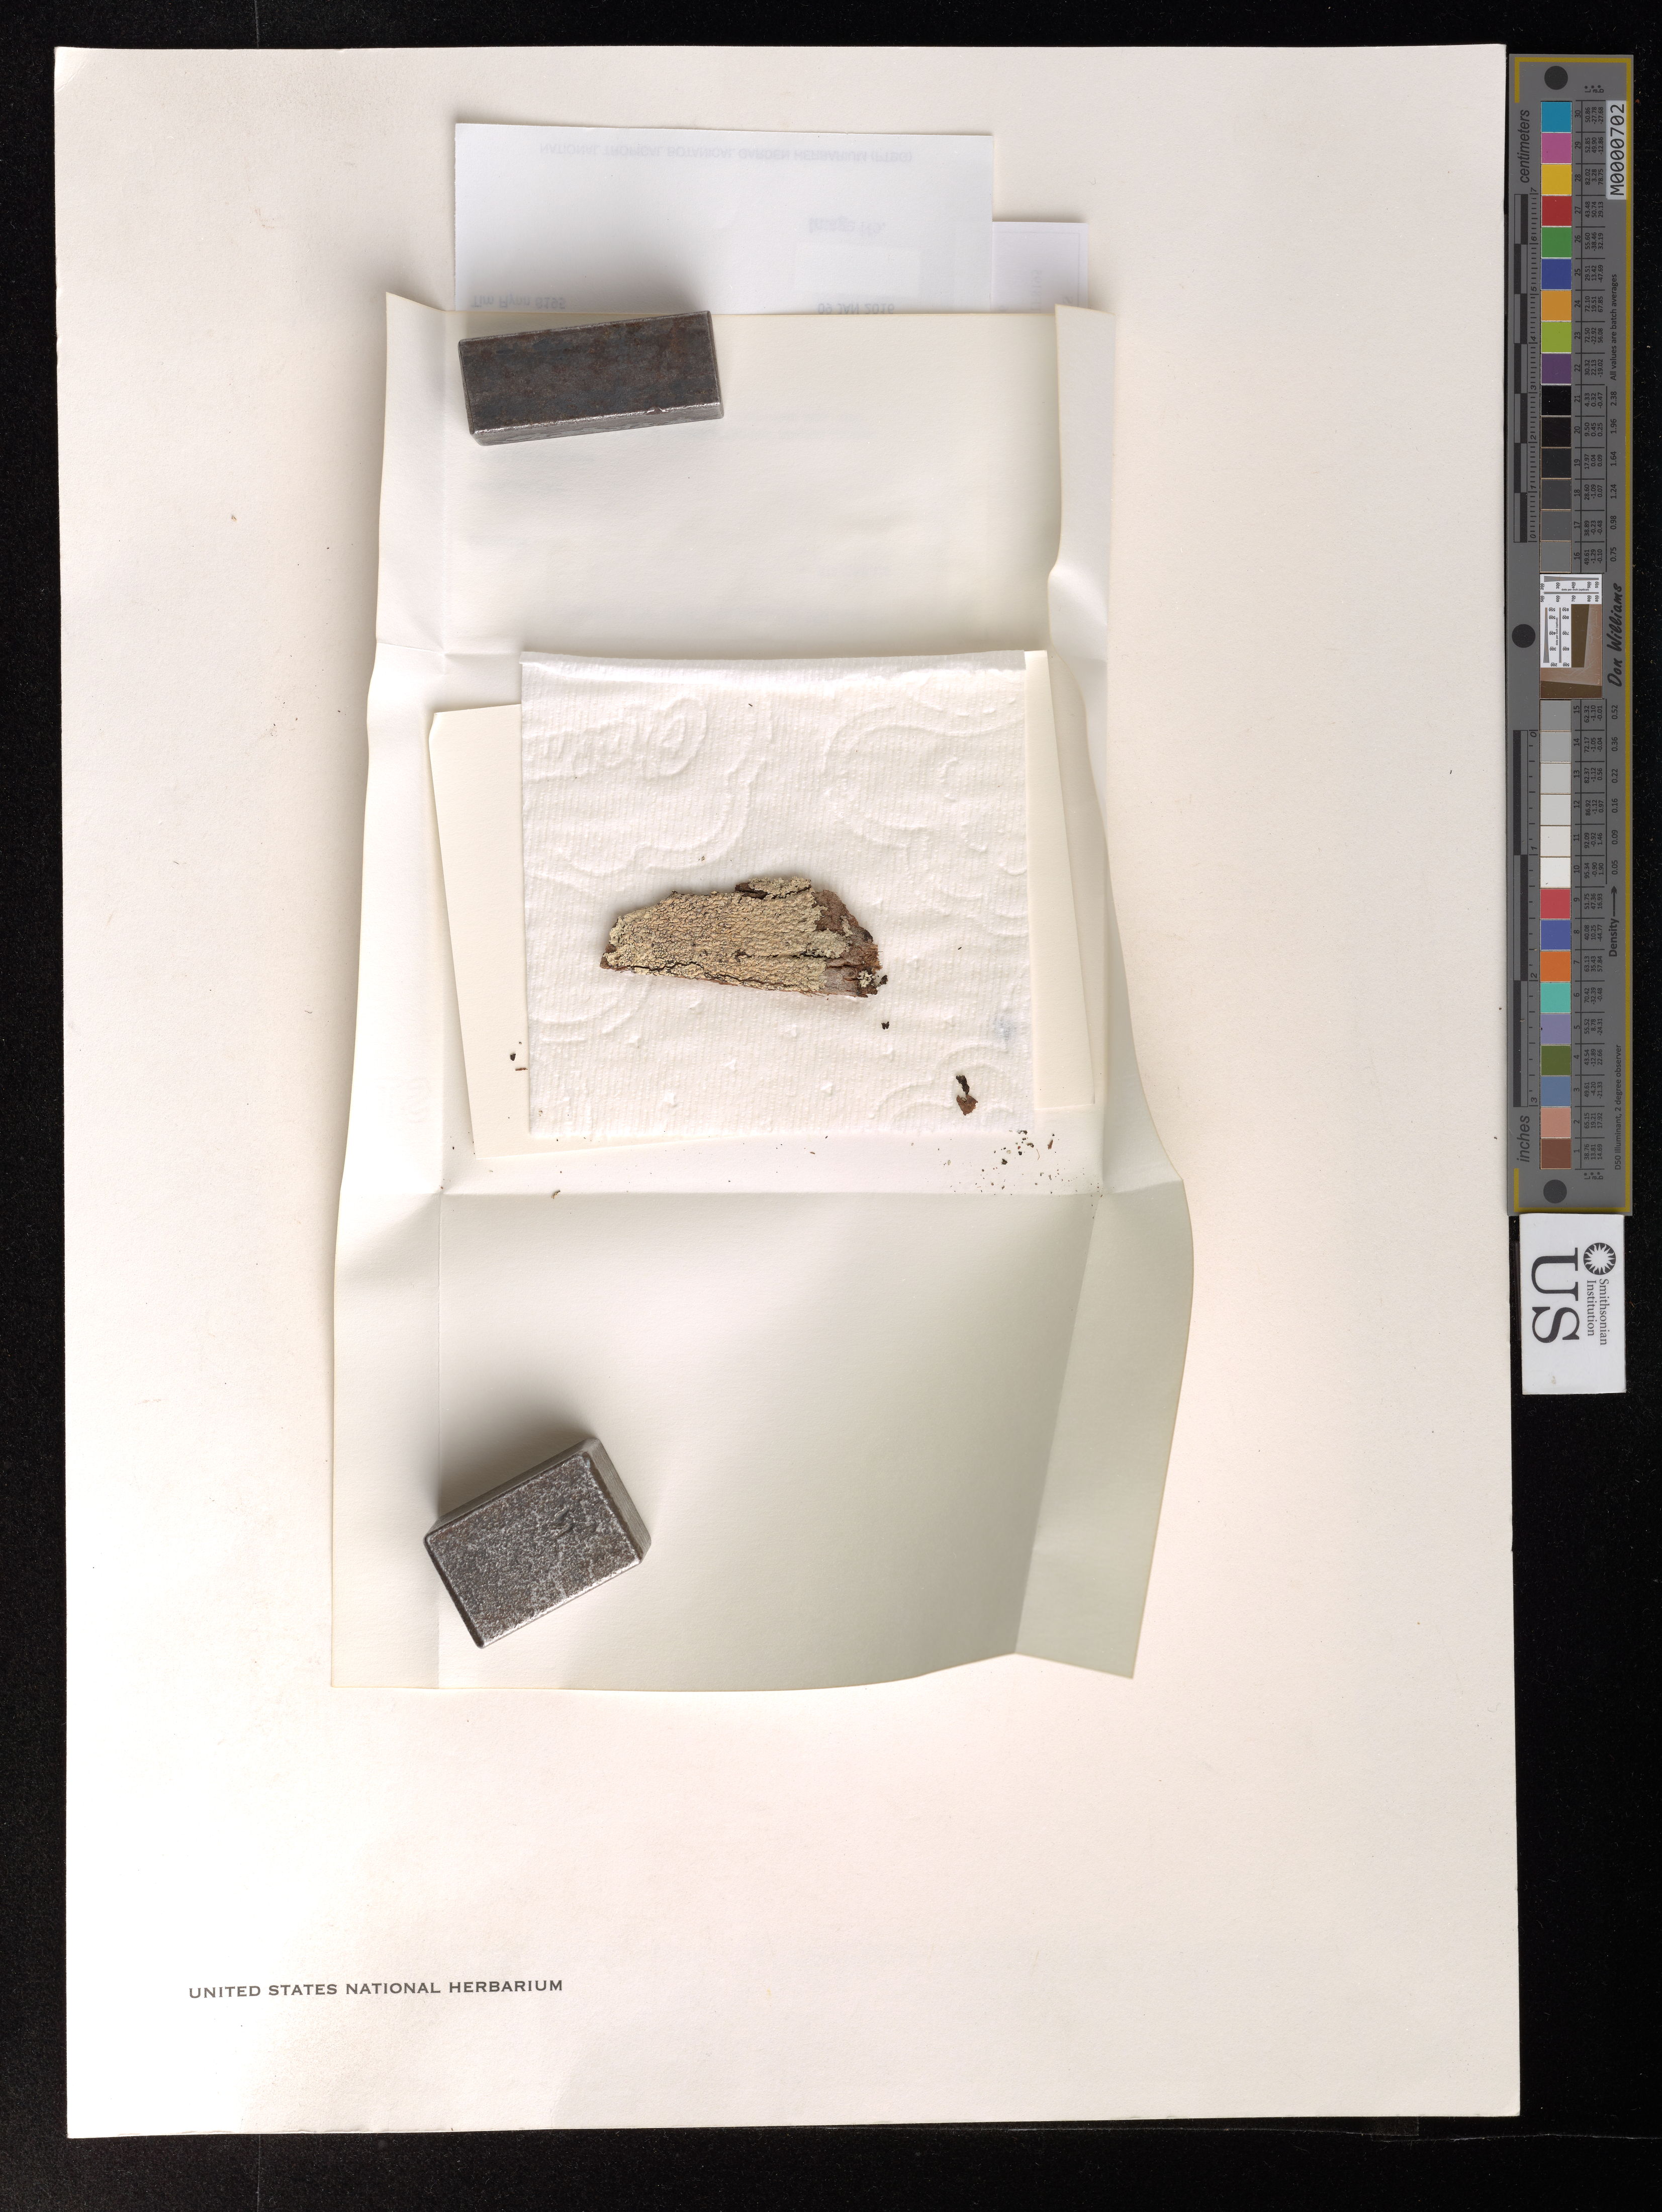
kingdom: Fungi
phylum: Ascomycota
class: Lecanoromycetes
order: Caliciales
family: Caliciaceae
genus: Dirinaria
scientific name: Dirinaria applanata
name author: (Fée) D.D. Awasthi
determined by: Smith, C. W.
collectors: T. W. Flynn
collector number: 8195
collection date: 2016-01-09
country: United States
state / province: Hawaii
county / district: Kauai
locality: Kauai Koloa District. Lawai Valley, National Tropical Botanical Garden, Allerton Garden. west side of stream near lotus pond.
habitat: Semi-cultivated area. With Cocos, Leucaena, Schefflers.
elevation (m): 10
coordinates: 21.889850, -159.504000